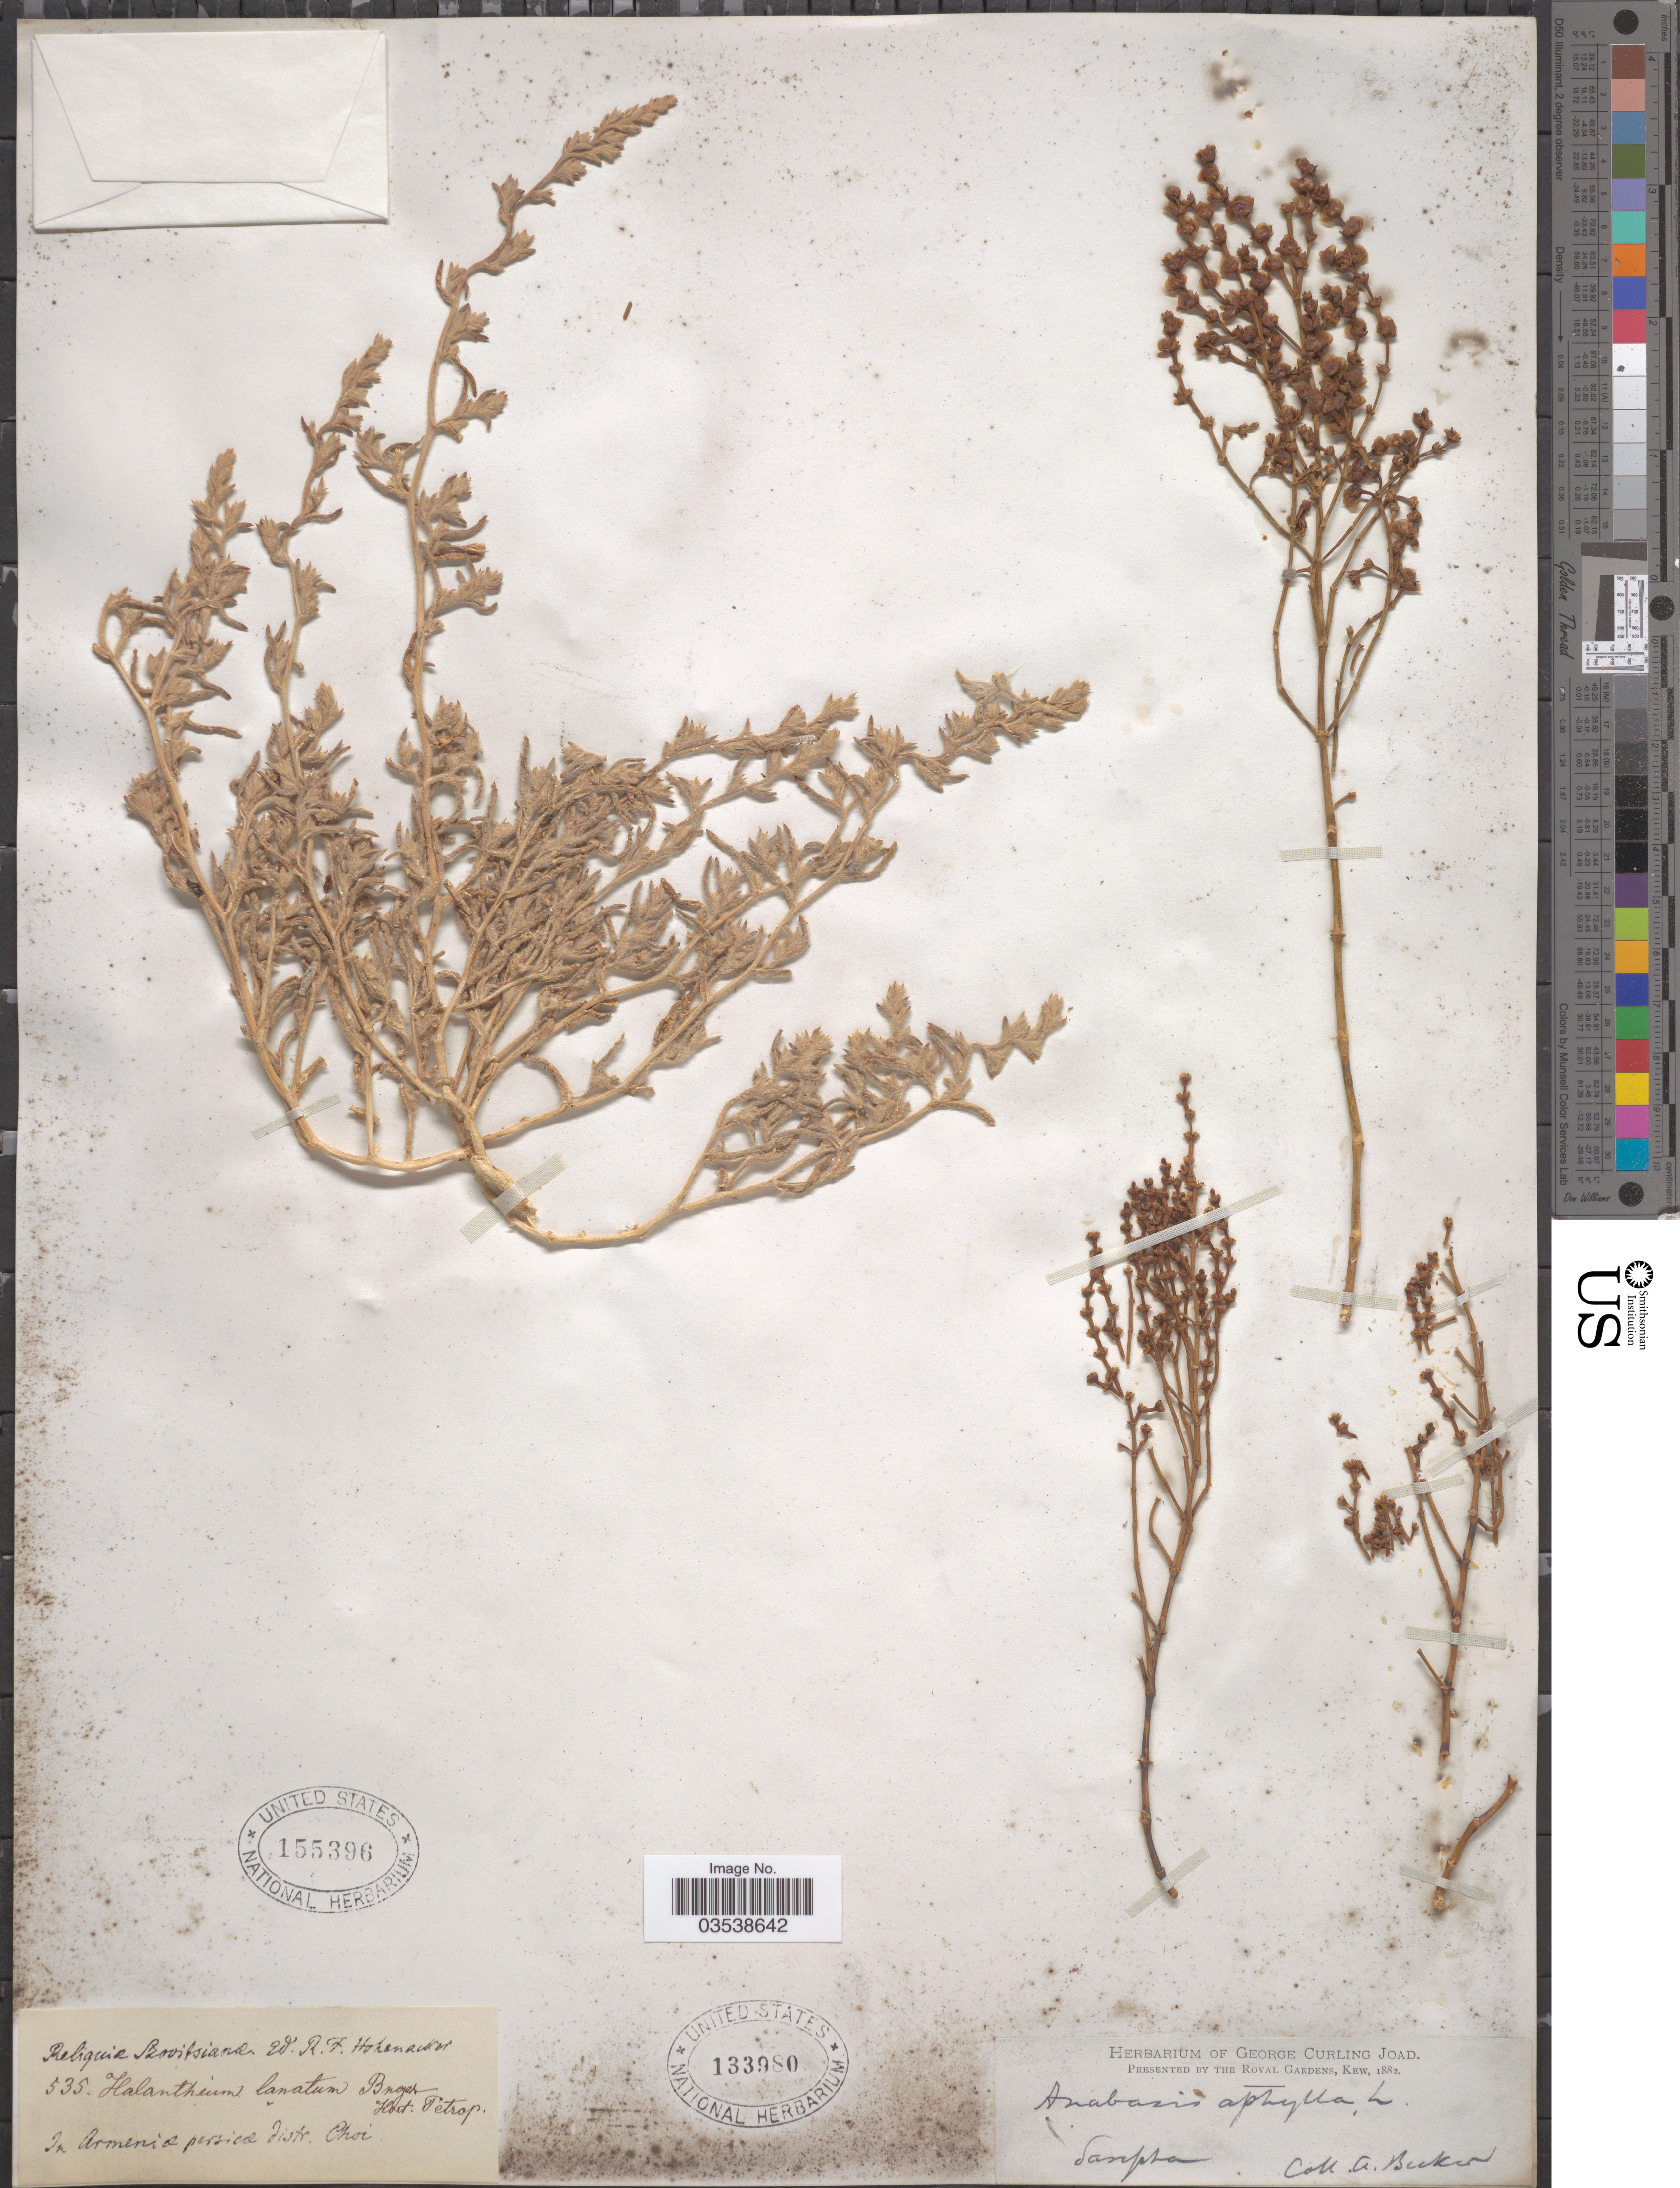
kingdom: Plantae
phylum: Tracheophyta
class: Magnoliopsida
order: Caryophyllales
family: Amaranthaceae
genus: Halanthium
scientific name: Halanthium lanatum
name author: Bunge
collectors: R. F. Hohenacker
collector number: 535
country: Armenia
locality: In Armeniæ persicæ distr. Choi.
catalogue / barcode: US 155396